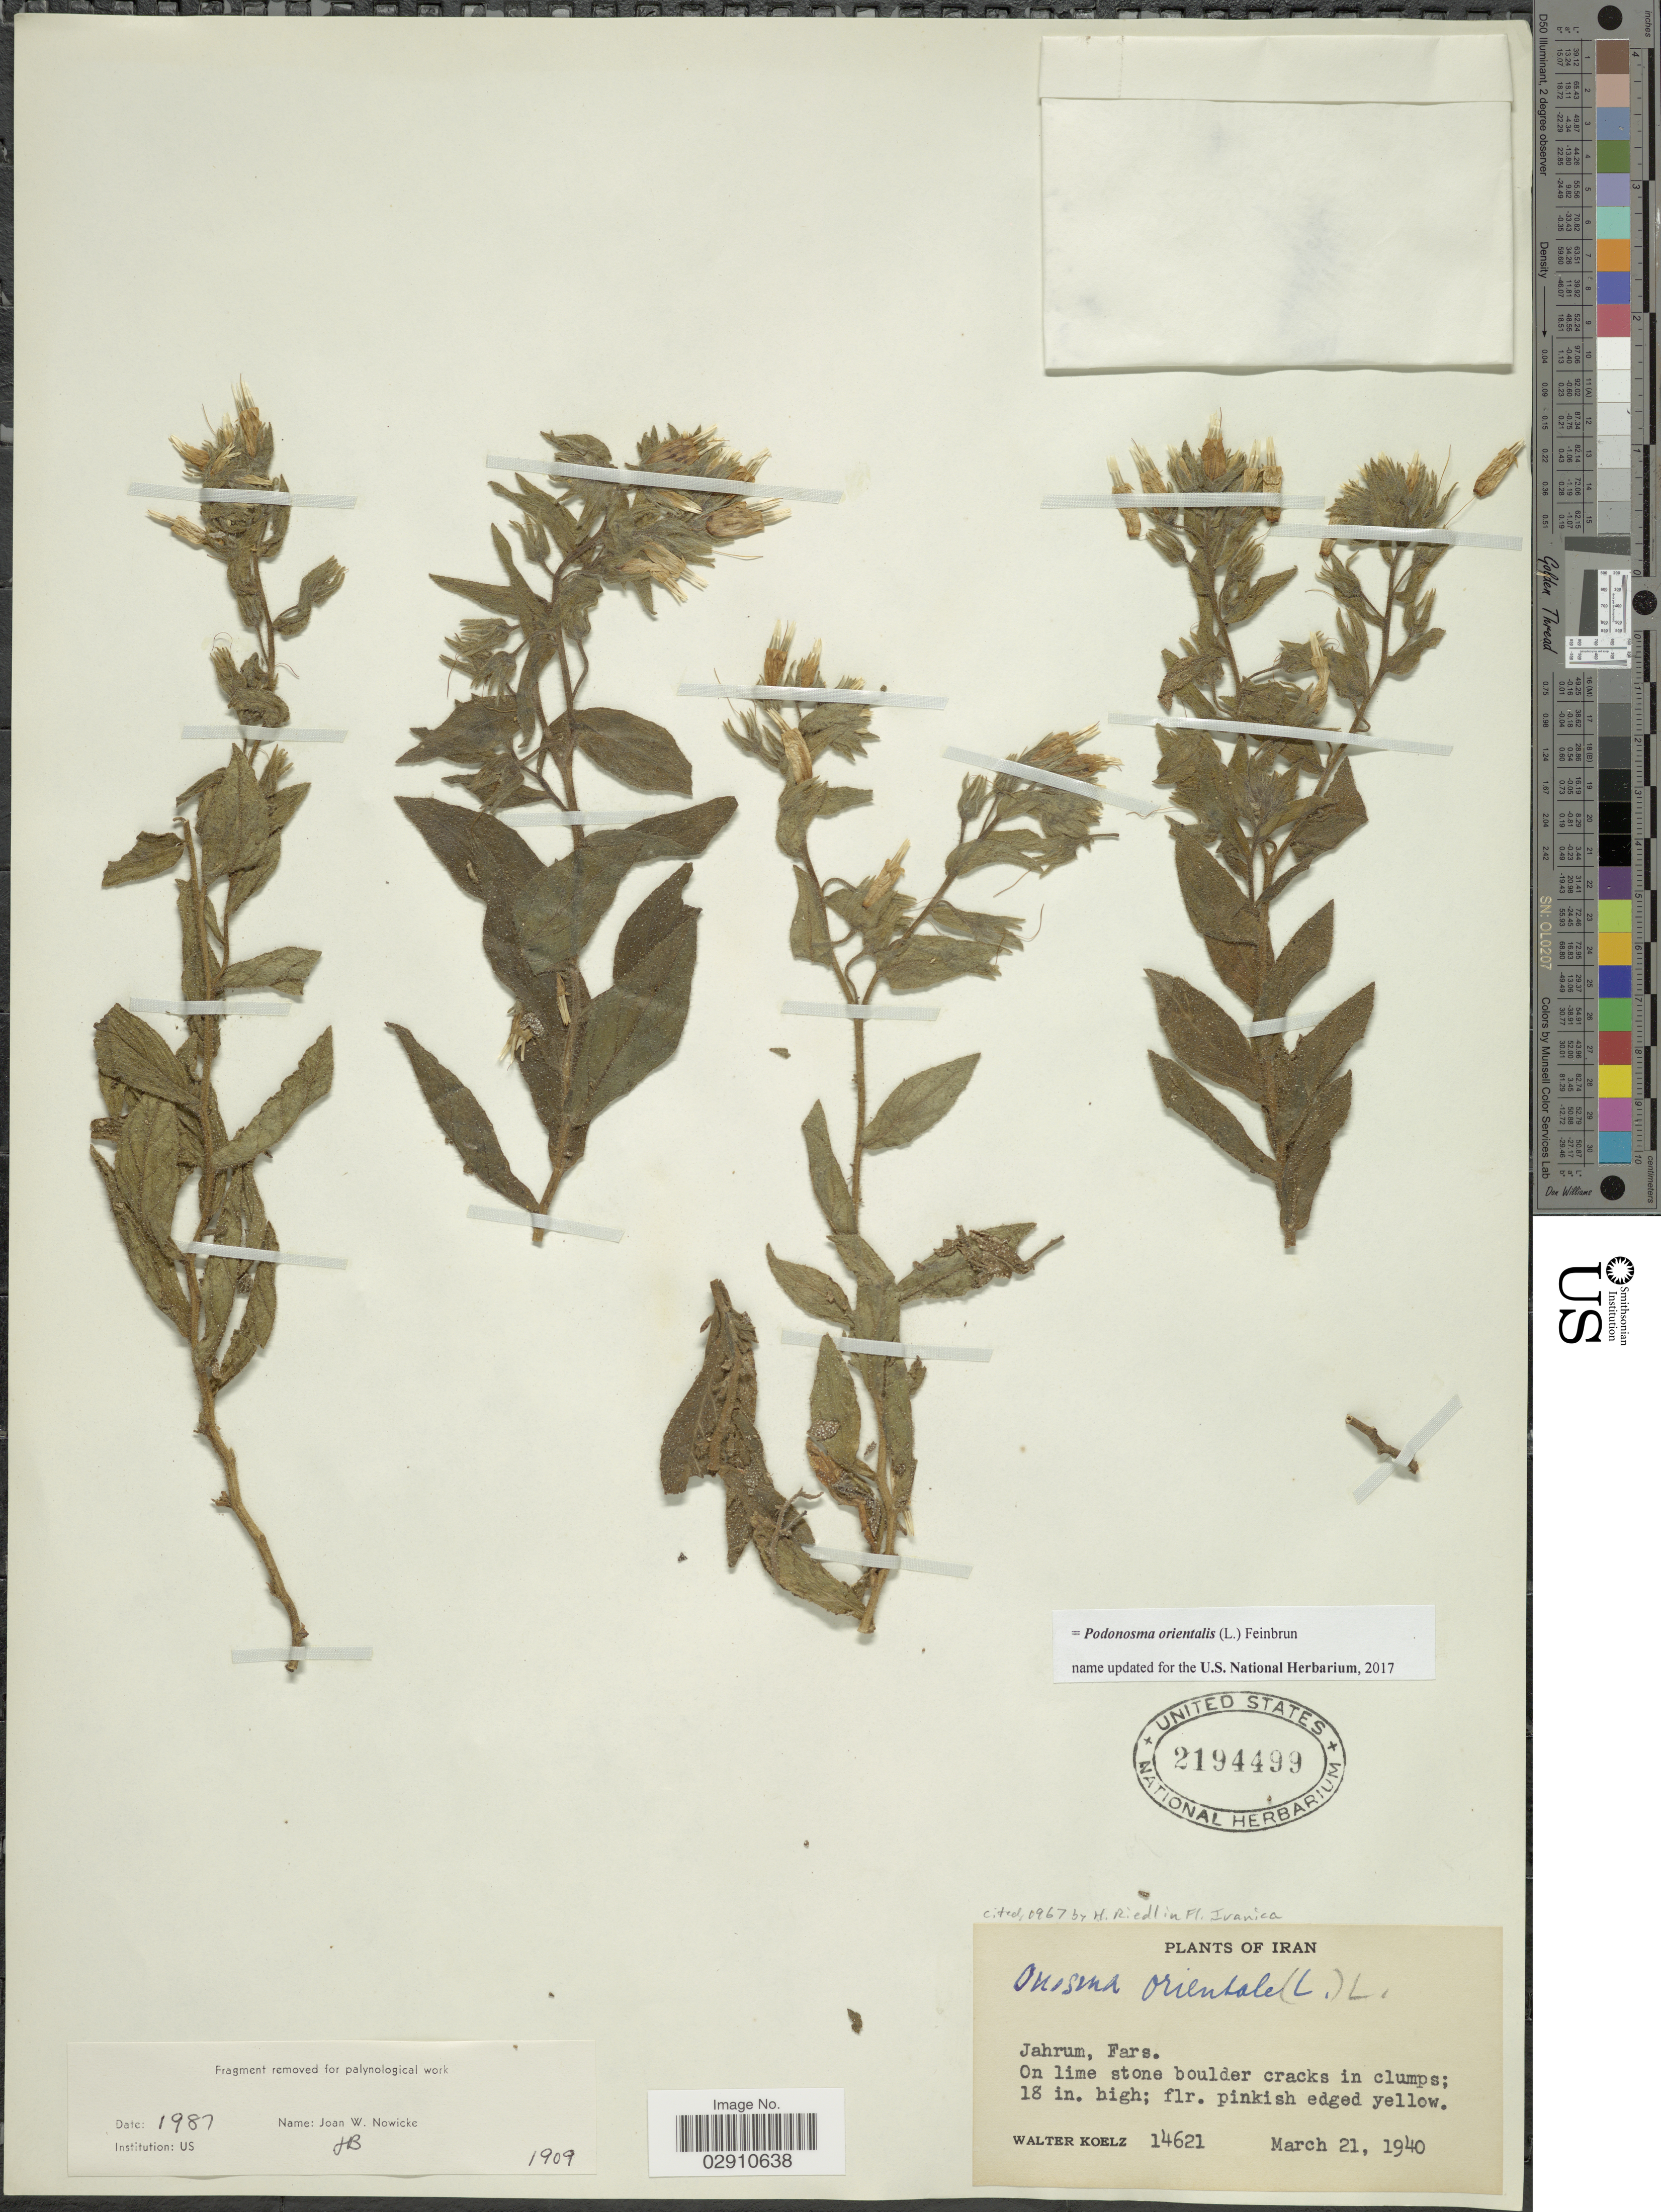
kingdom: Plantae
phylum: Tracheophyta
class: Magnoliopsida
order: Boraginales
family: Boraginaceae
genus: Podonosma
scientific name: Podonosma orientalis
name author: (L.) Feinbrun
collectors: W. N. Koelz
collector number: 14621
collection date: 1940-03-21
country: Iran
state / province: Fars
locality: Jahrum, Fars.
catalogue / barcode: US 2194499